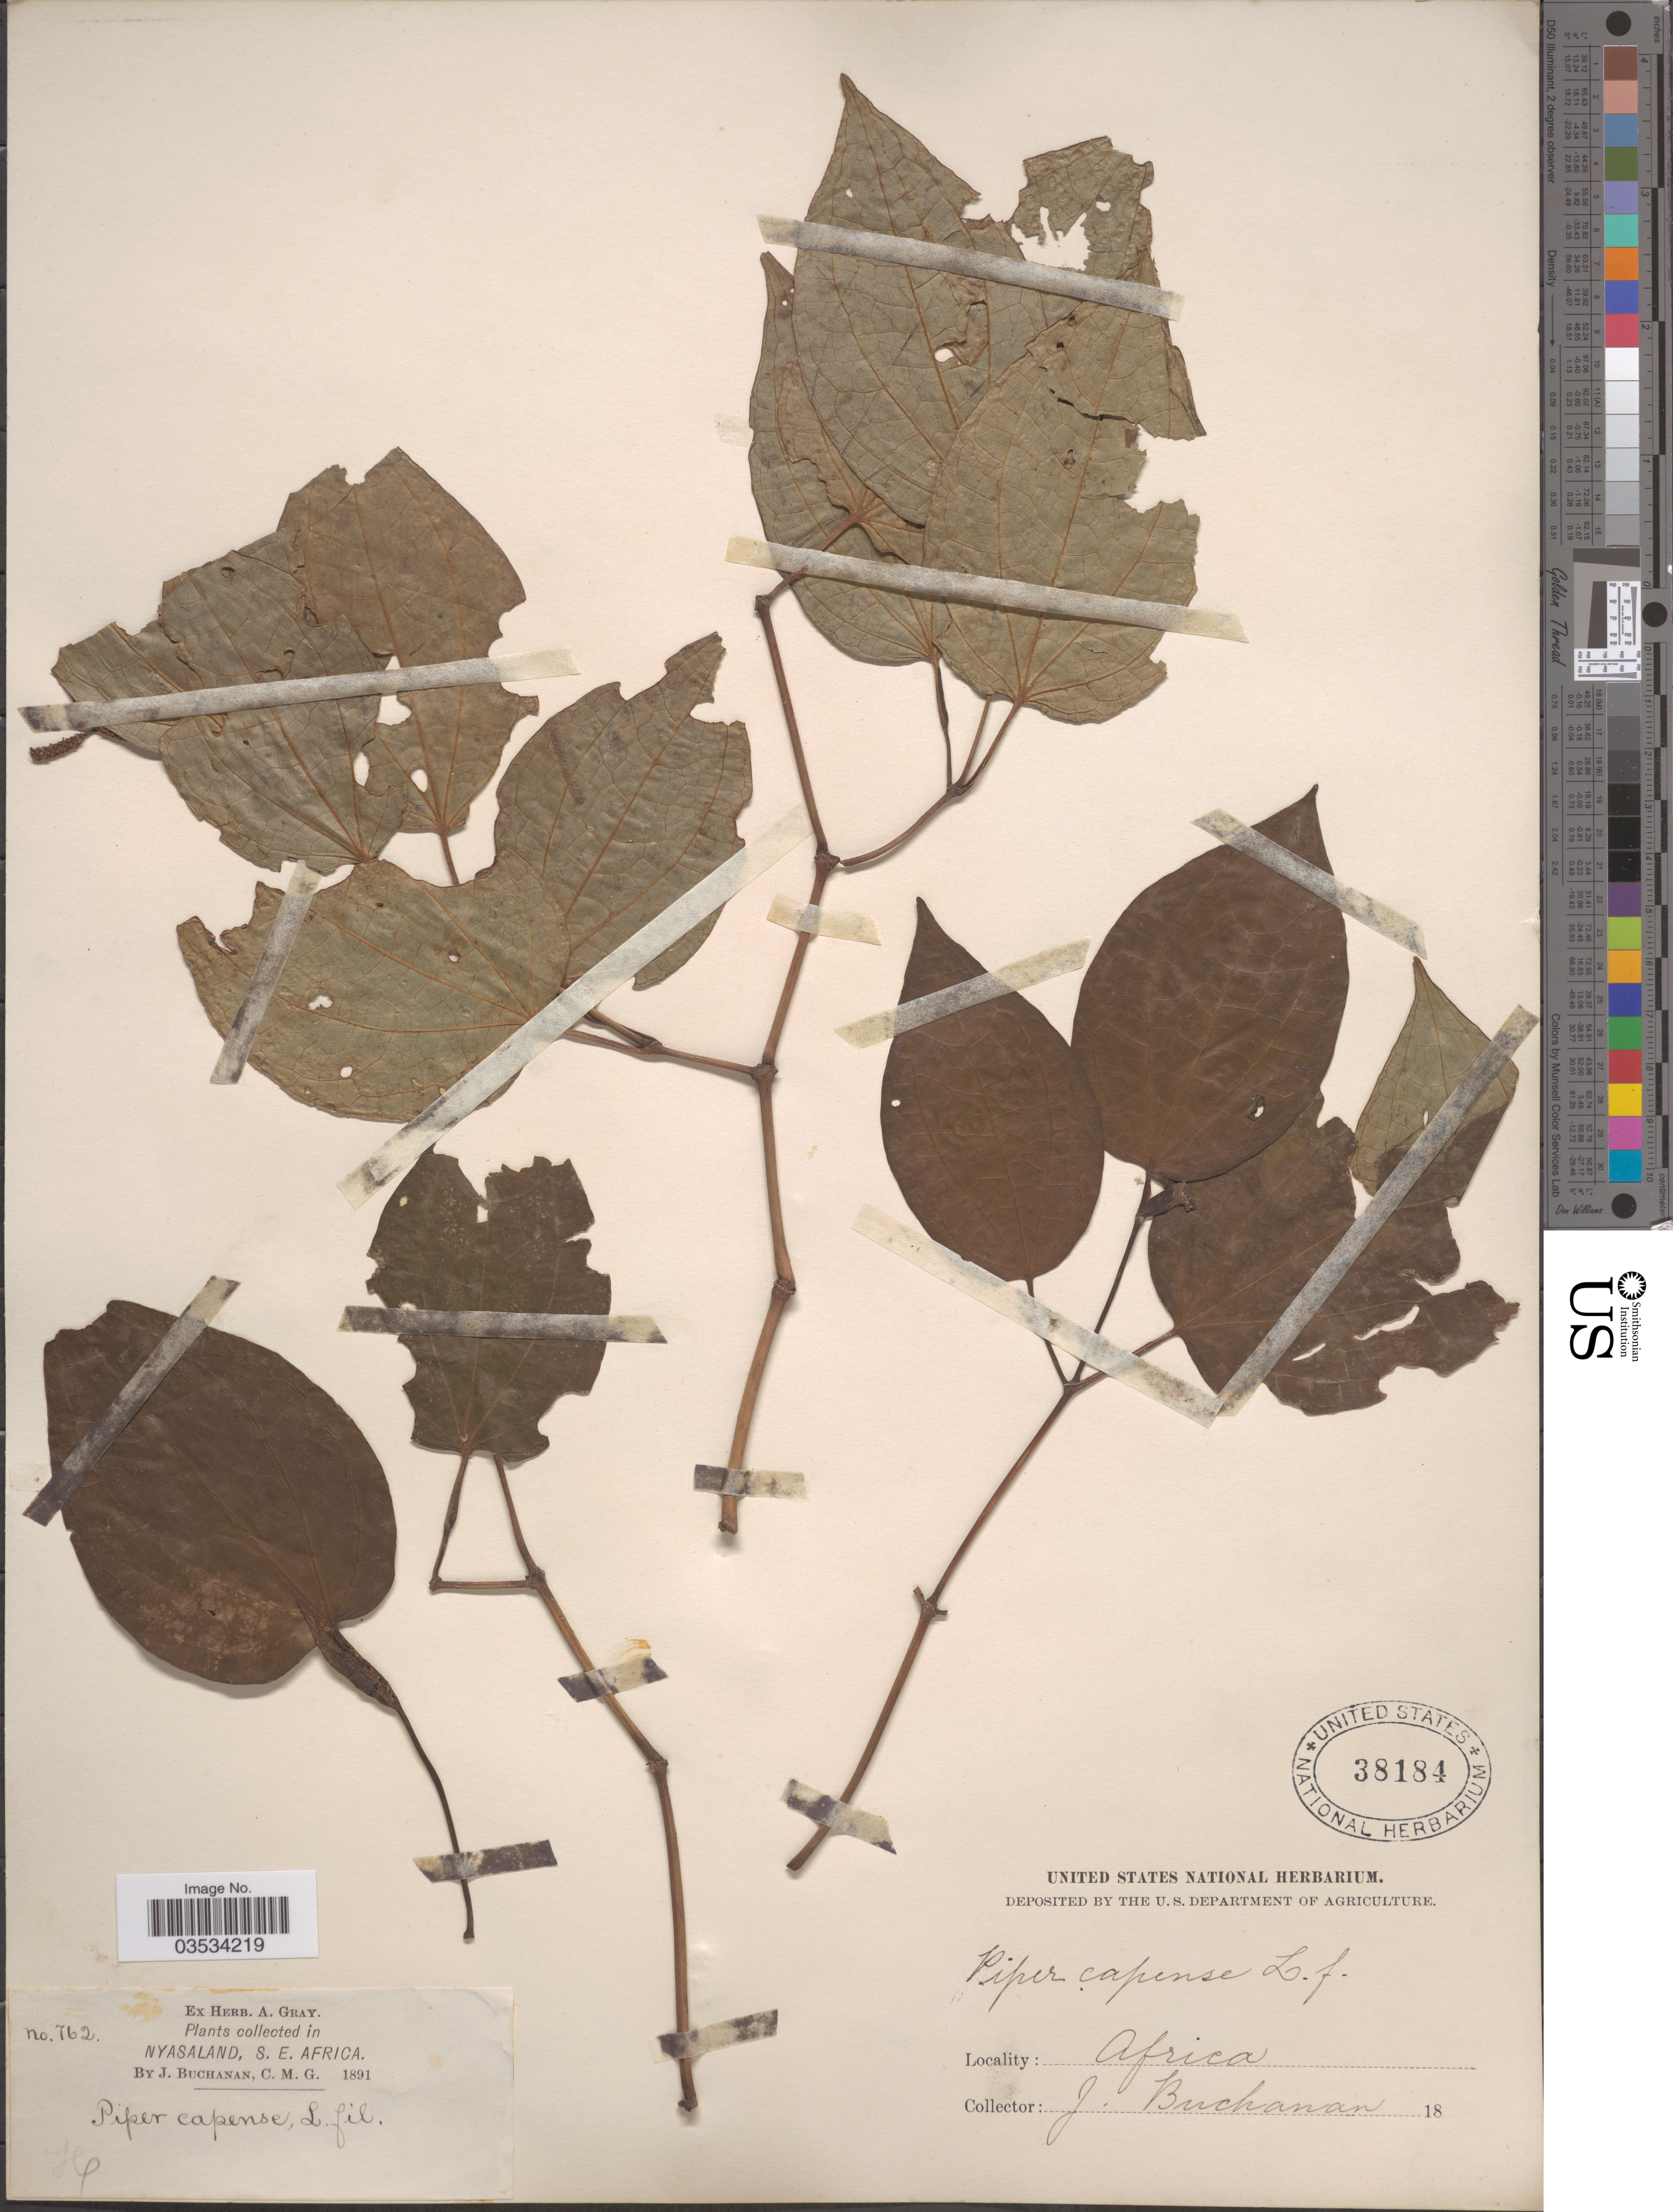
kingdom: Plantae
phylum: Tracheophyta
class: Magnoliopsida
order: Piperales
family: Piperaceae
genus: Piper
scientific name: Piper capense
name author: L. f.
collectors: J. Buchanan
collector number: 762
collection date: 1891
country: South Africa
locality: Nyasaland, S.E. Africa.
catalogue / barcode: US 38184